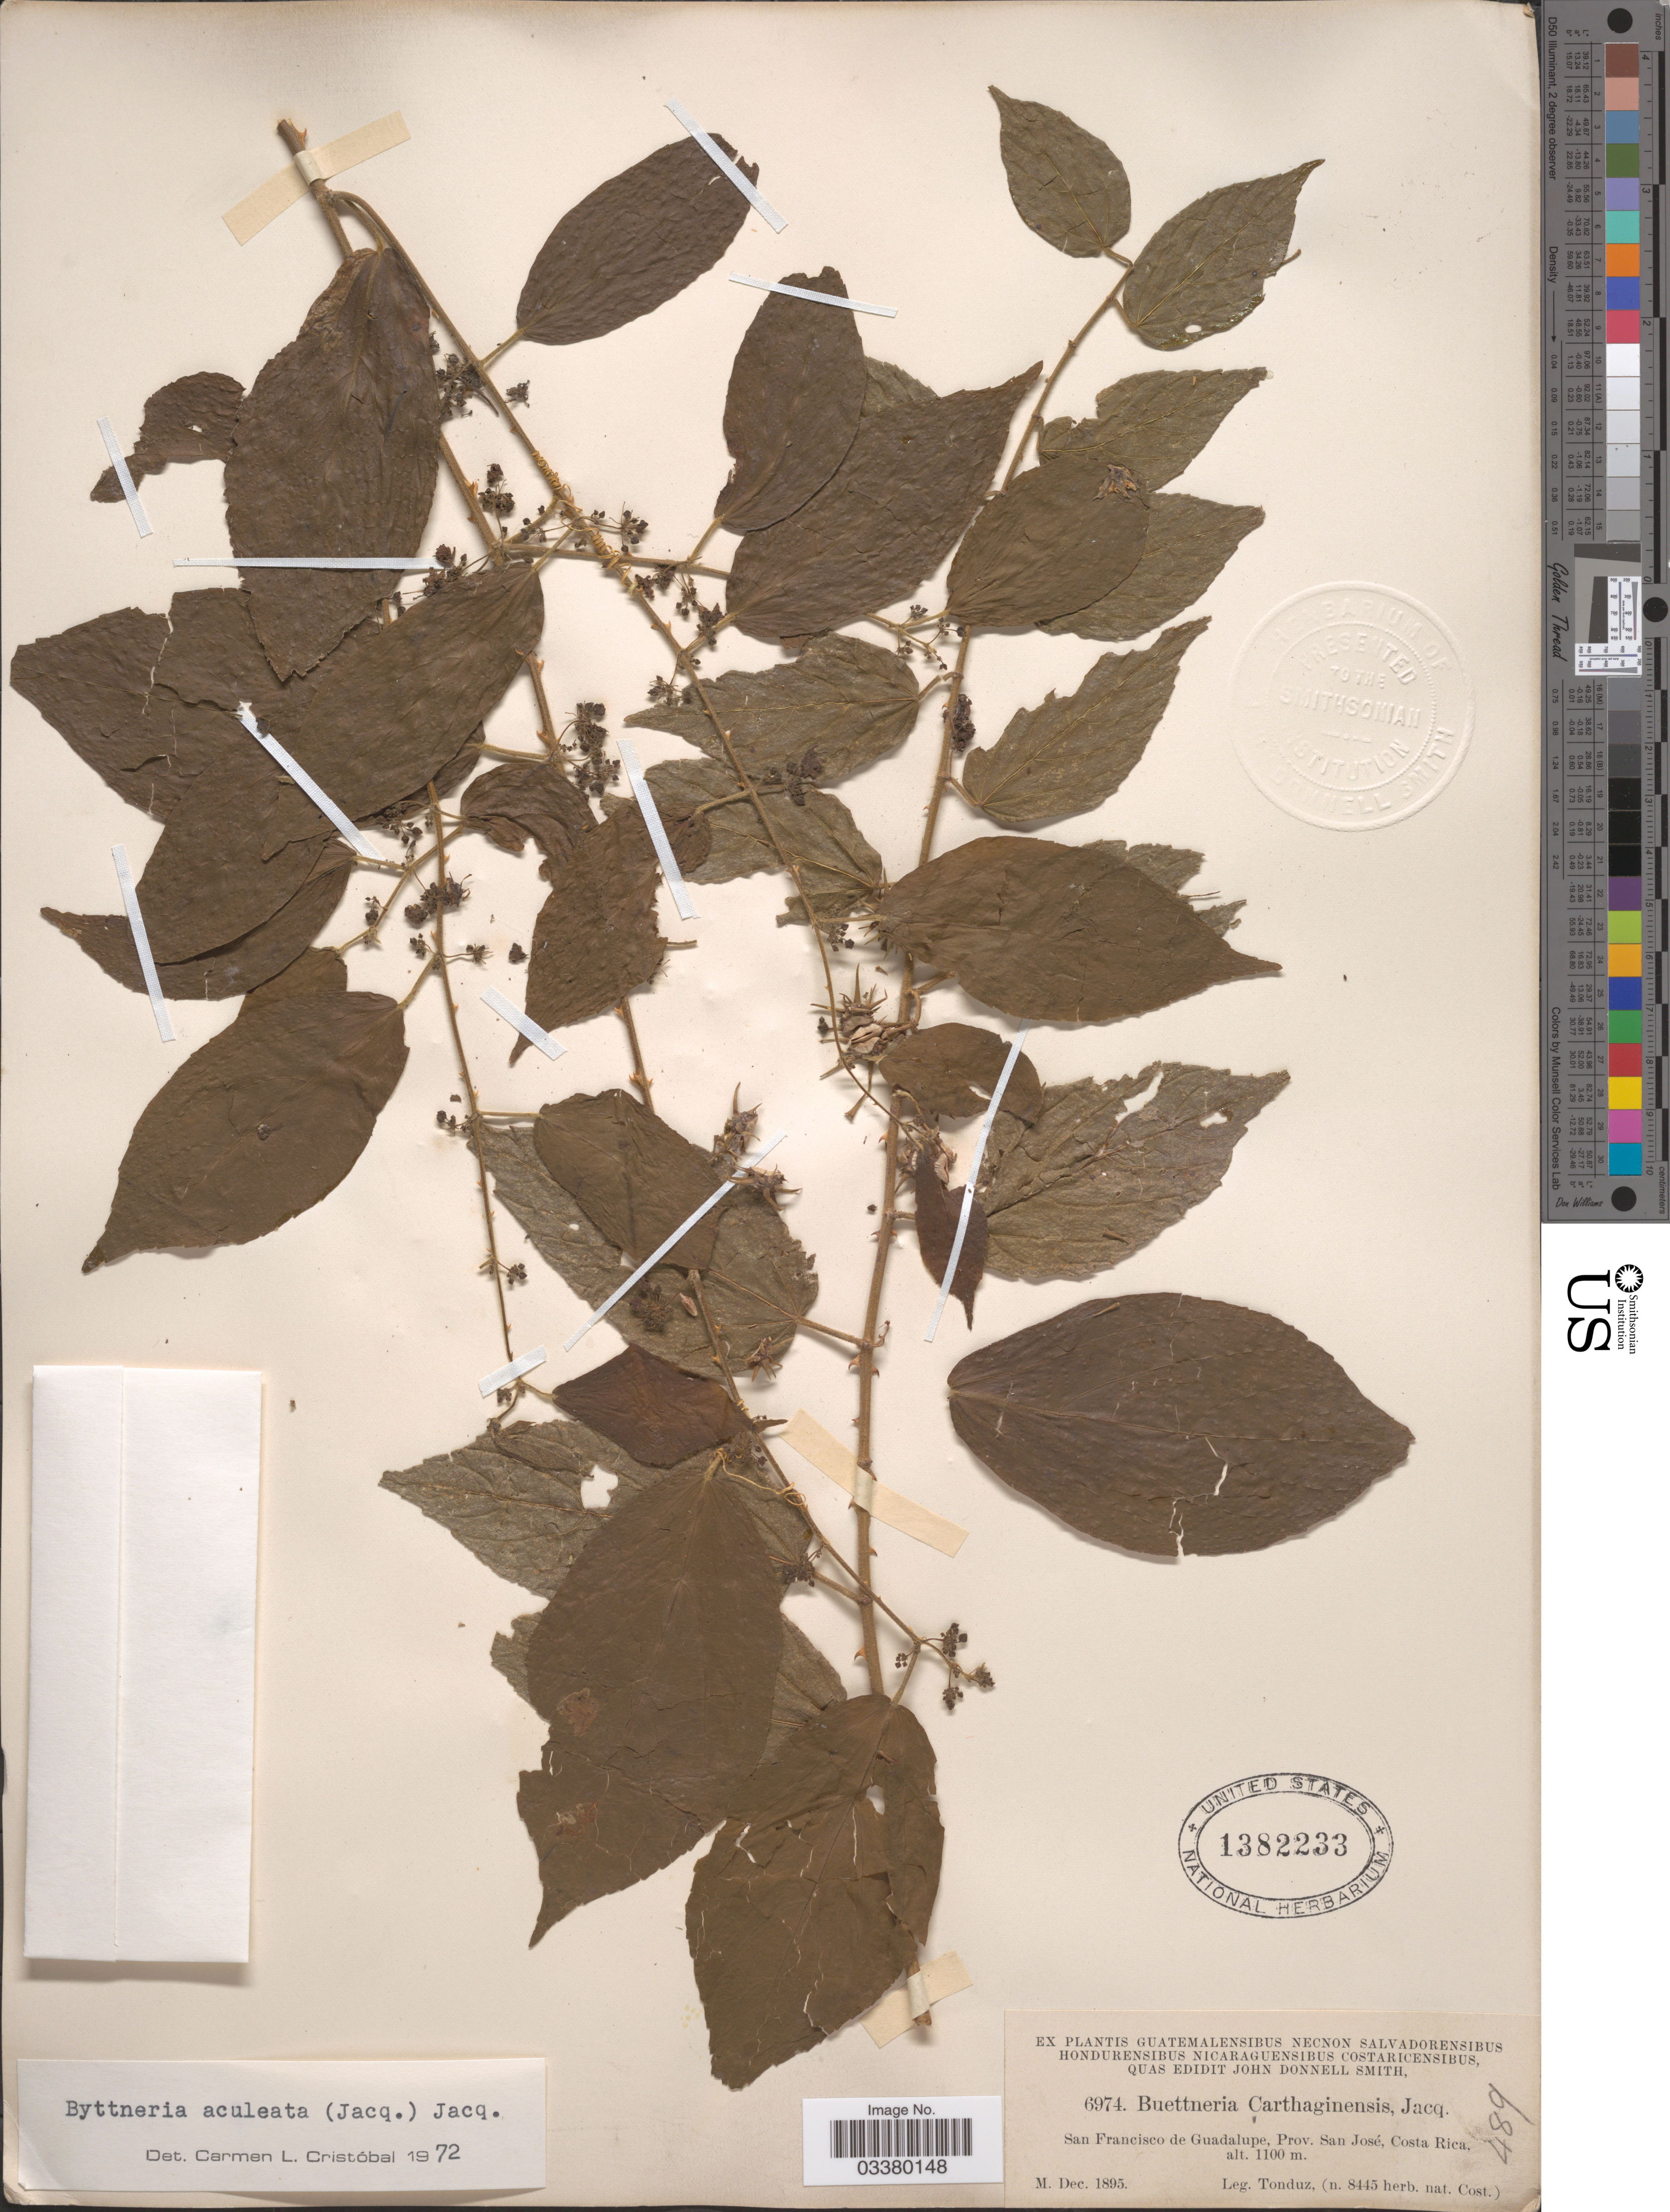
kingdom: Plantae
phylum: Tracheophyta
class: Magnoliopsida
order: Malvales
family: Malvaceae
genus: Byttneria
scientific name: Byttneria aculeata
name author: (Jacq.) Jacq.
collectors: Tonduz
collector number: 6974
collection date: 1895-12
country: Costa Rica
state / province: San José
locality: San Francisco de Guadalupe.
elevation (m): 1100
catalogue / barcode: US 1382233